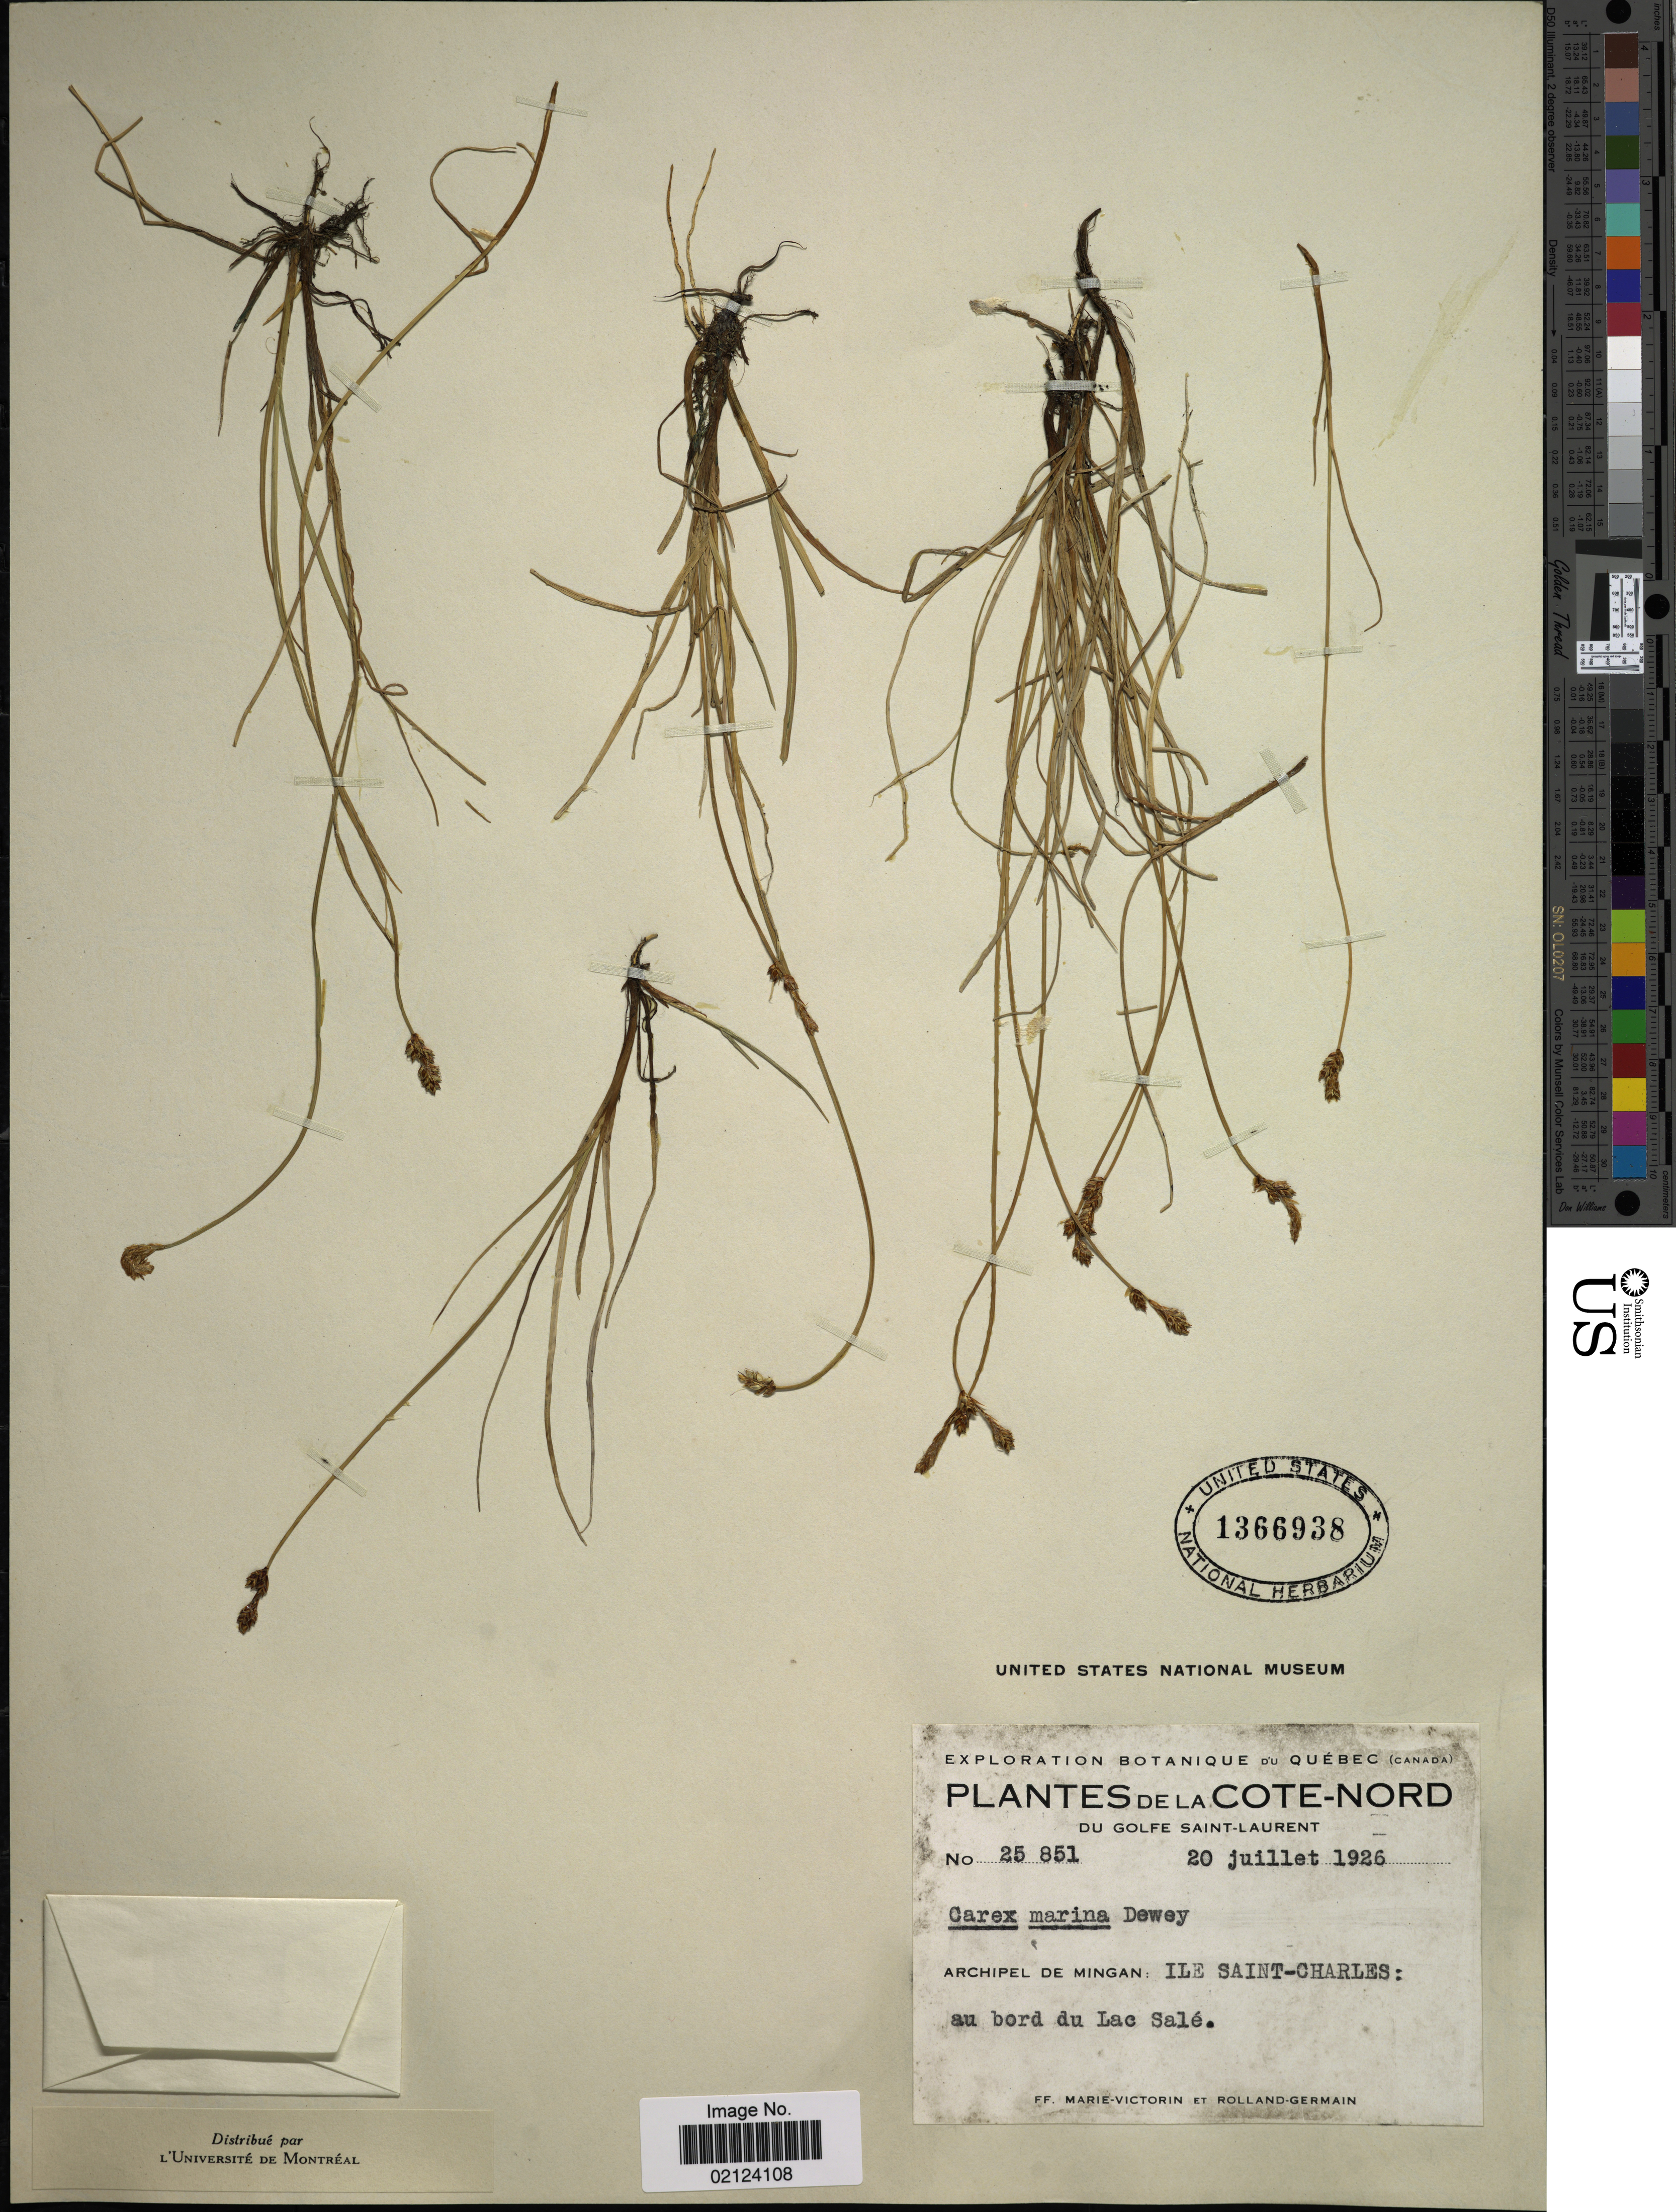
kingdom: Plantae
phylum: Tracheophyta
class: Liliopsida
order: Poales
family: Cyperaceae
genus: Carex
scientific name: Carex marina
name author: Dewey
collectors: F. Marie-Victorin & Rolland-Germain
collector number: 25851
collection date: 1926-07-20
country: Canada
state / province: Quebec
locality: La Cote- Nord du Gulfe Saint- Laurent. Archipel de Mingan: Ile Saint- Charles: au bord du Lac Sale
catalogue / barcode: US 1366938